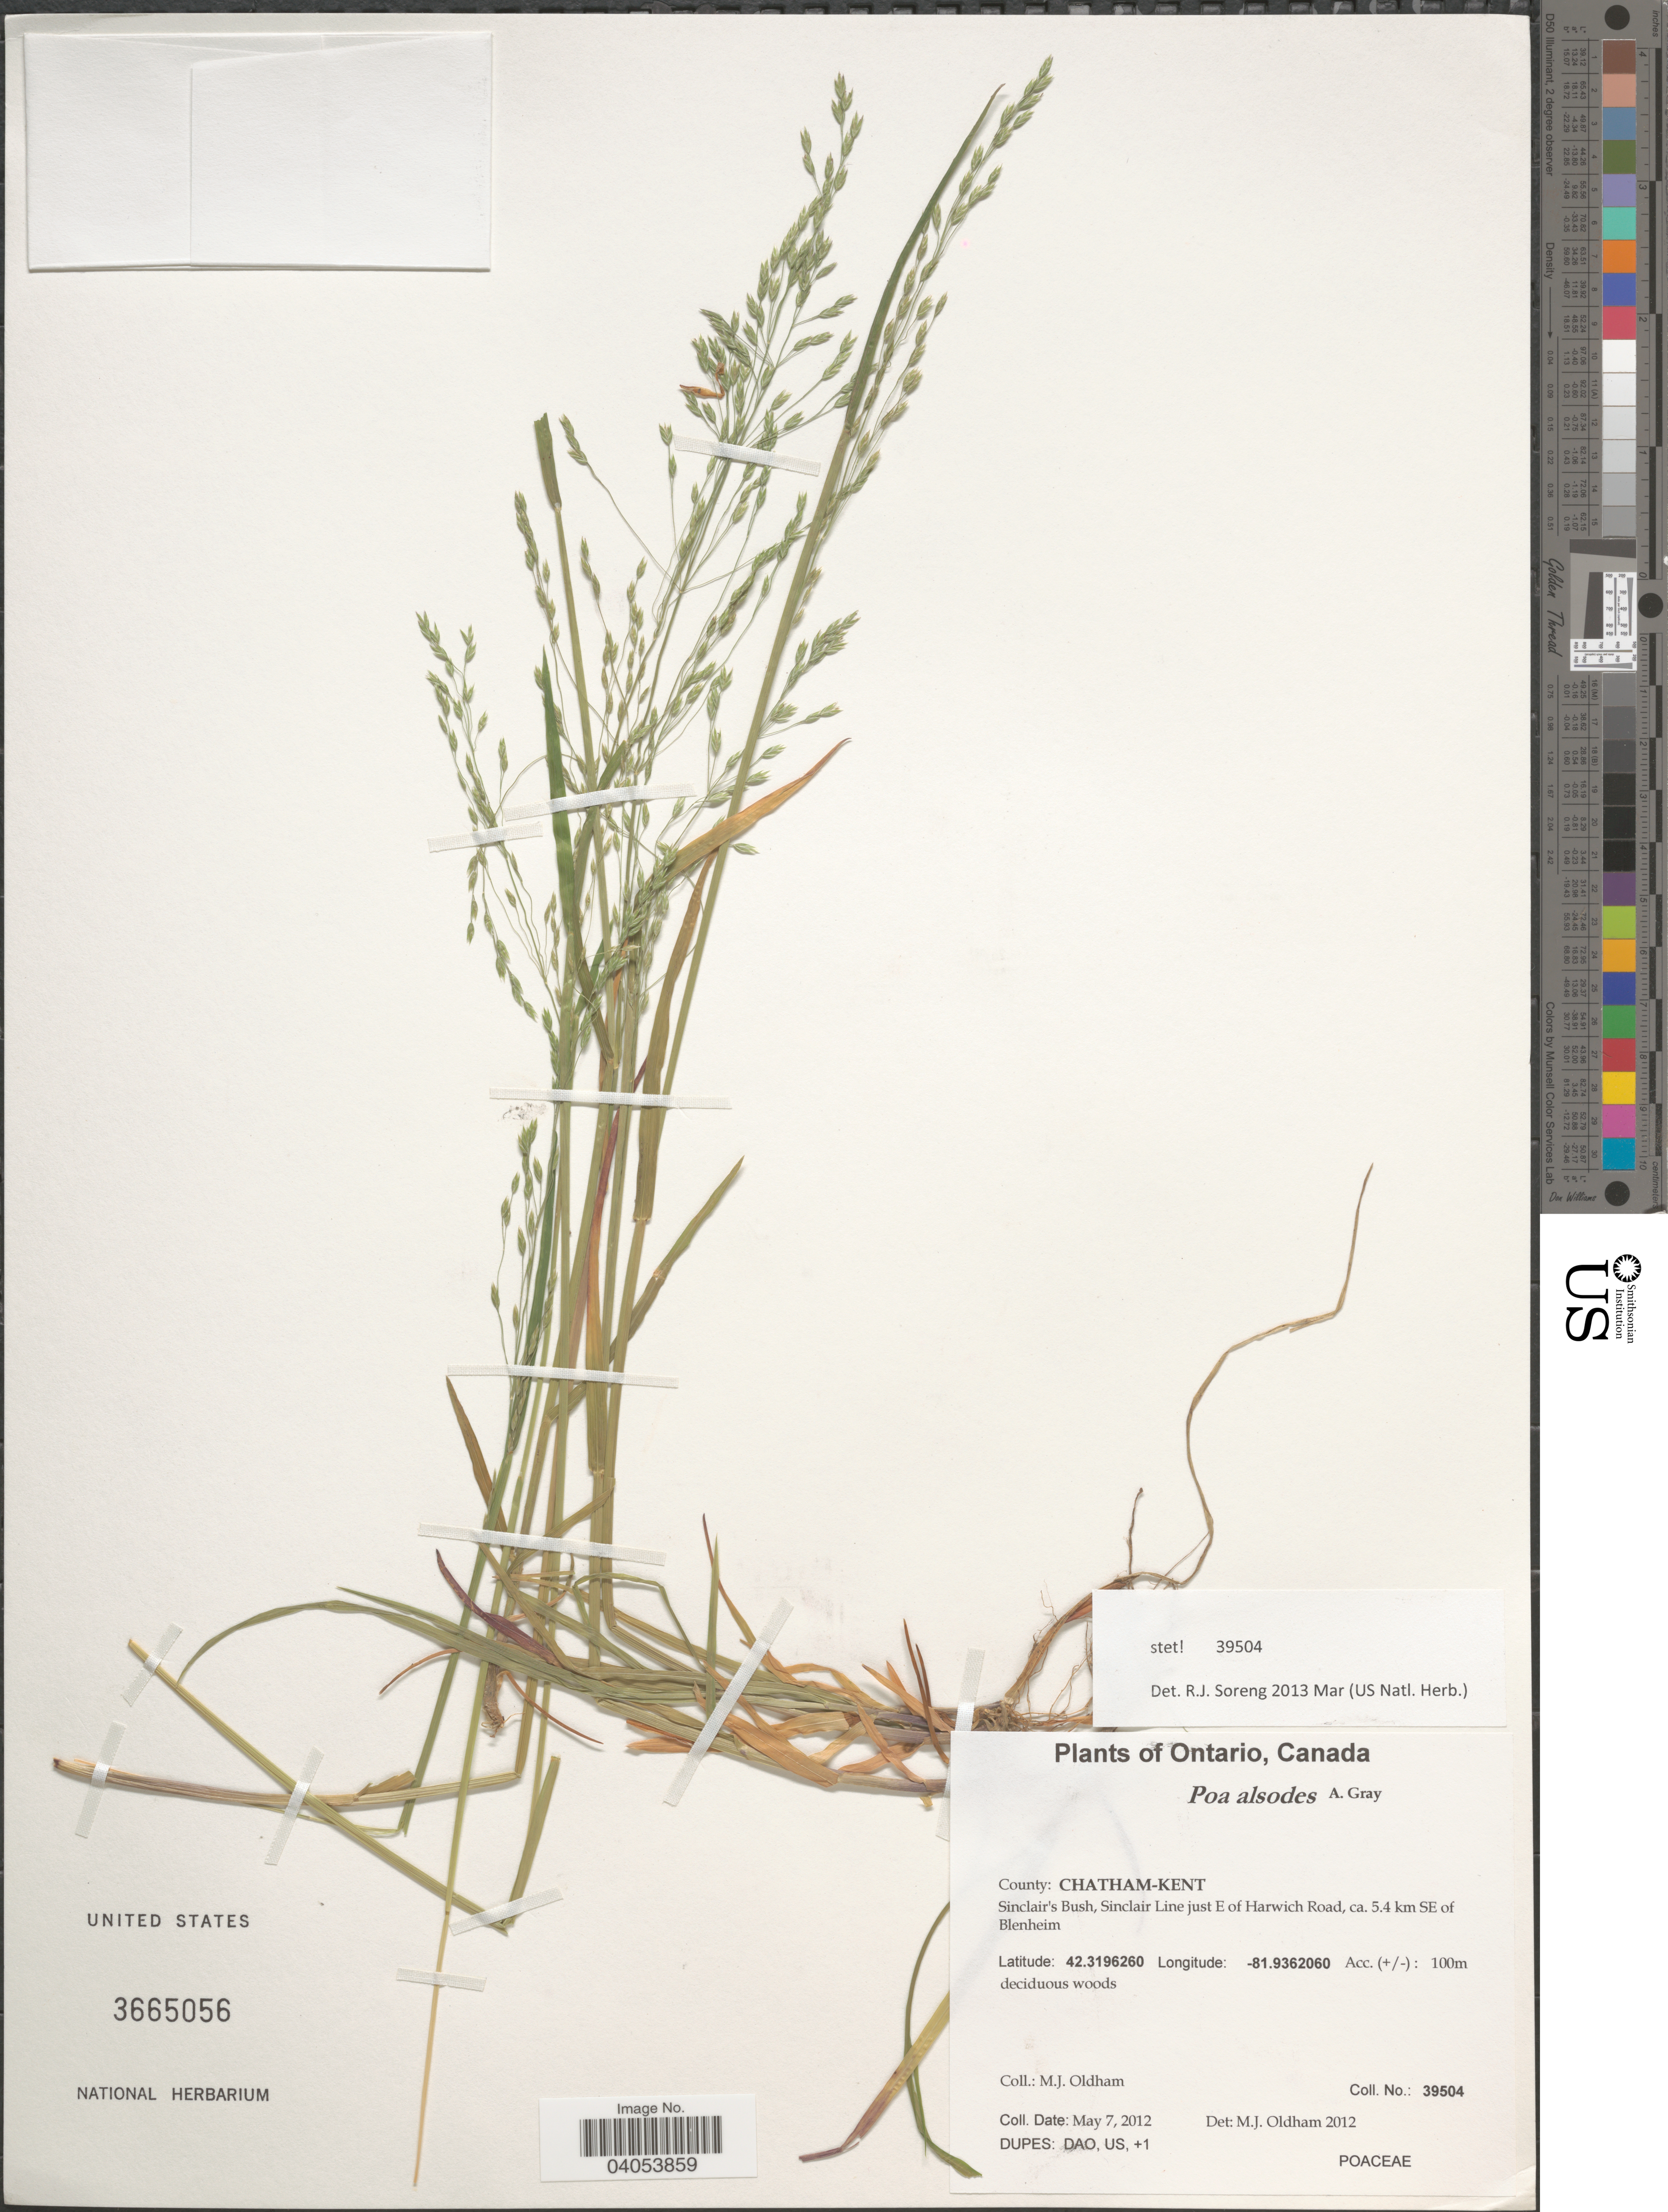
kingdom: Plantae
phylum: Tracheophyta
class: Liliopsida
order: Poales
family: Poaceae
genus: Poa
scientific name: Poa alsodes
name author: A. Gray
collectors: M. Oldham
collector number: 39504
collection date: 2012-05-07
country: Canada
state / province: Ontario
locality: County: Chatham-Kent. Sinclair's Bush, Sinclair Line just E of Harwich Road, ca. 5.4 km SE of Blenheim.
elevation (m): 100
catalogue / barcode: US 3665056